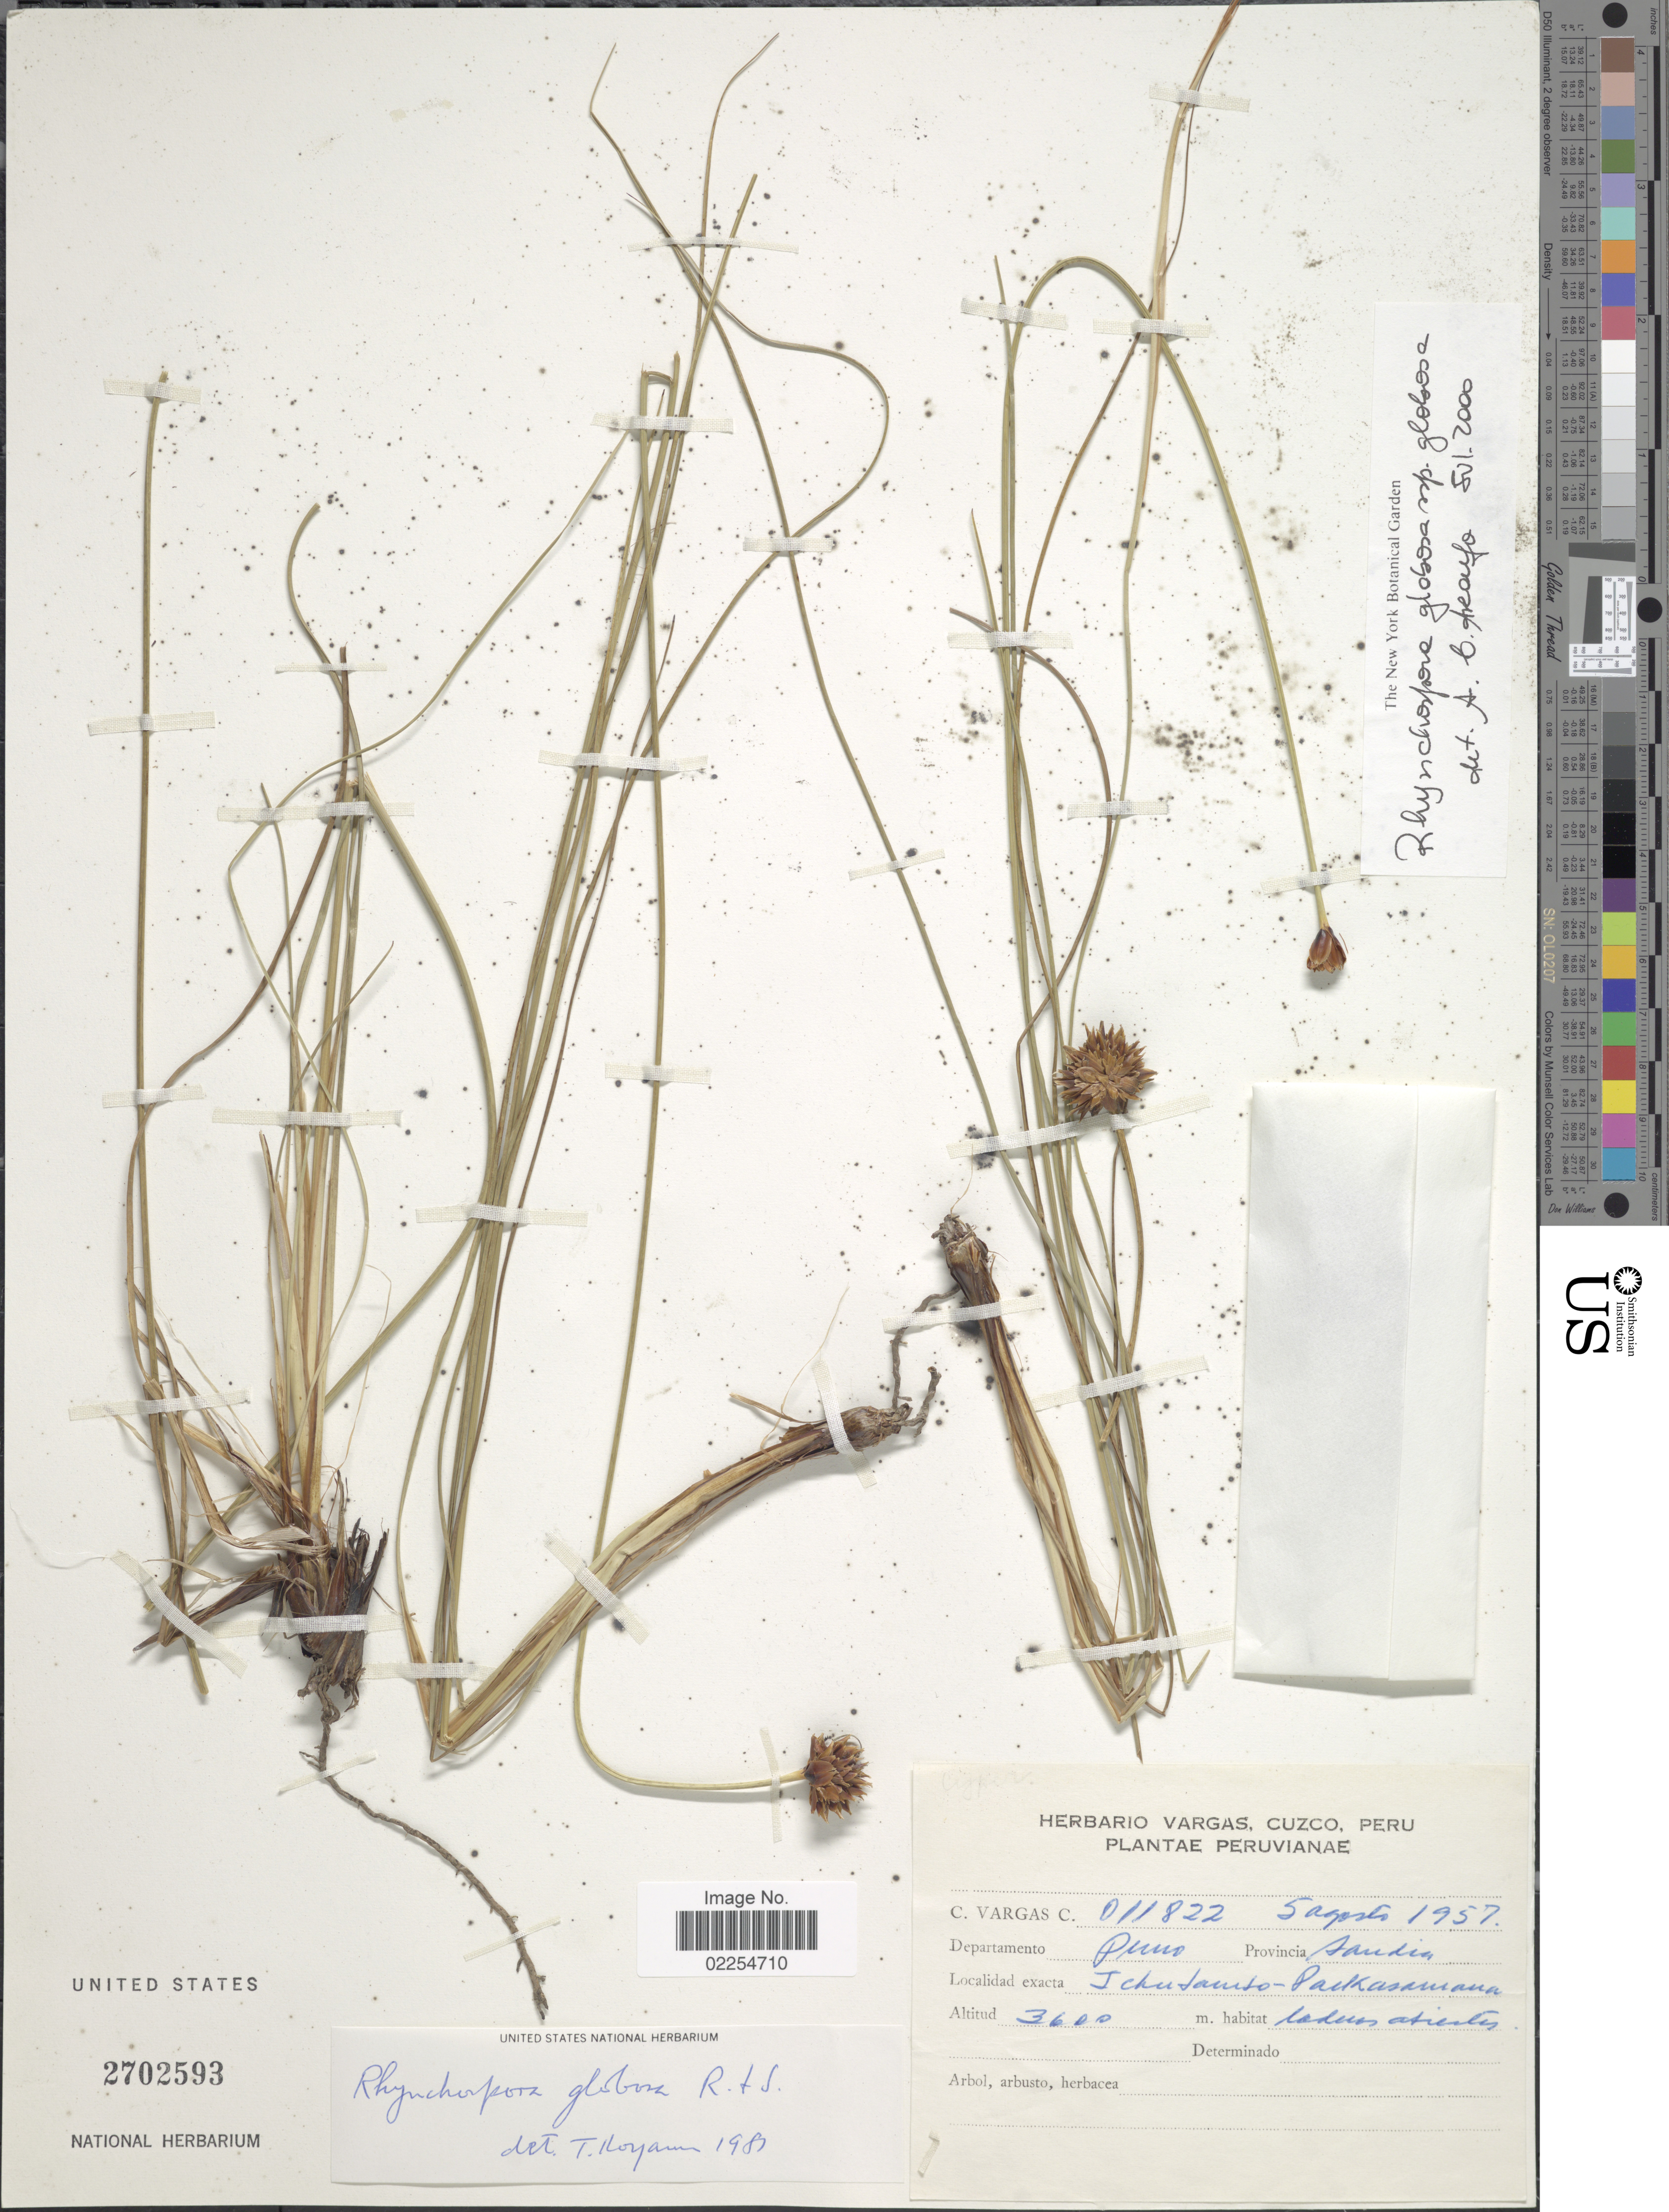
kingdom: Plantae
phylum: Tracheophyta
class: Liliopsida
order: Poales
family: Cyperaceae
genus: Rhynchospora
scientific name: Rhynchospora globosa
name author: (Kunth) Roem. & Schult.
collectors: C. Vargas Calderón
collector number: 011822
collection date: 1957-08-05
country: Peru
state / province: Puno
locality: Provincia Sandia, Ichubambo Packasamana [Pacaysamana]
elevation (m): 3600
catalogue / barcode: US 2702593